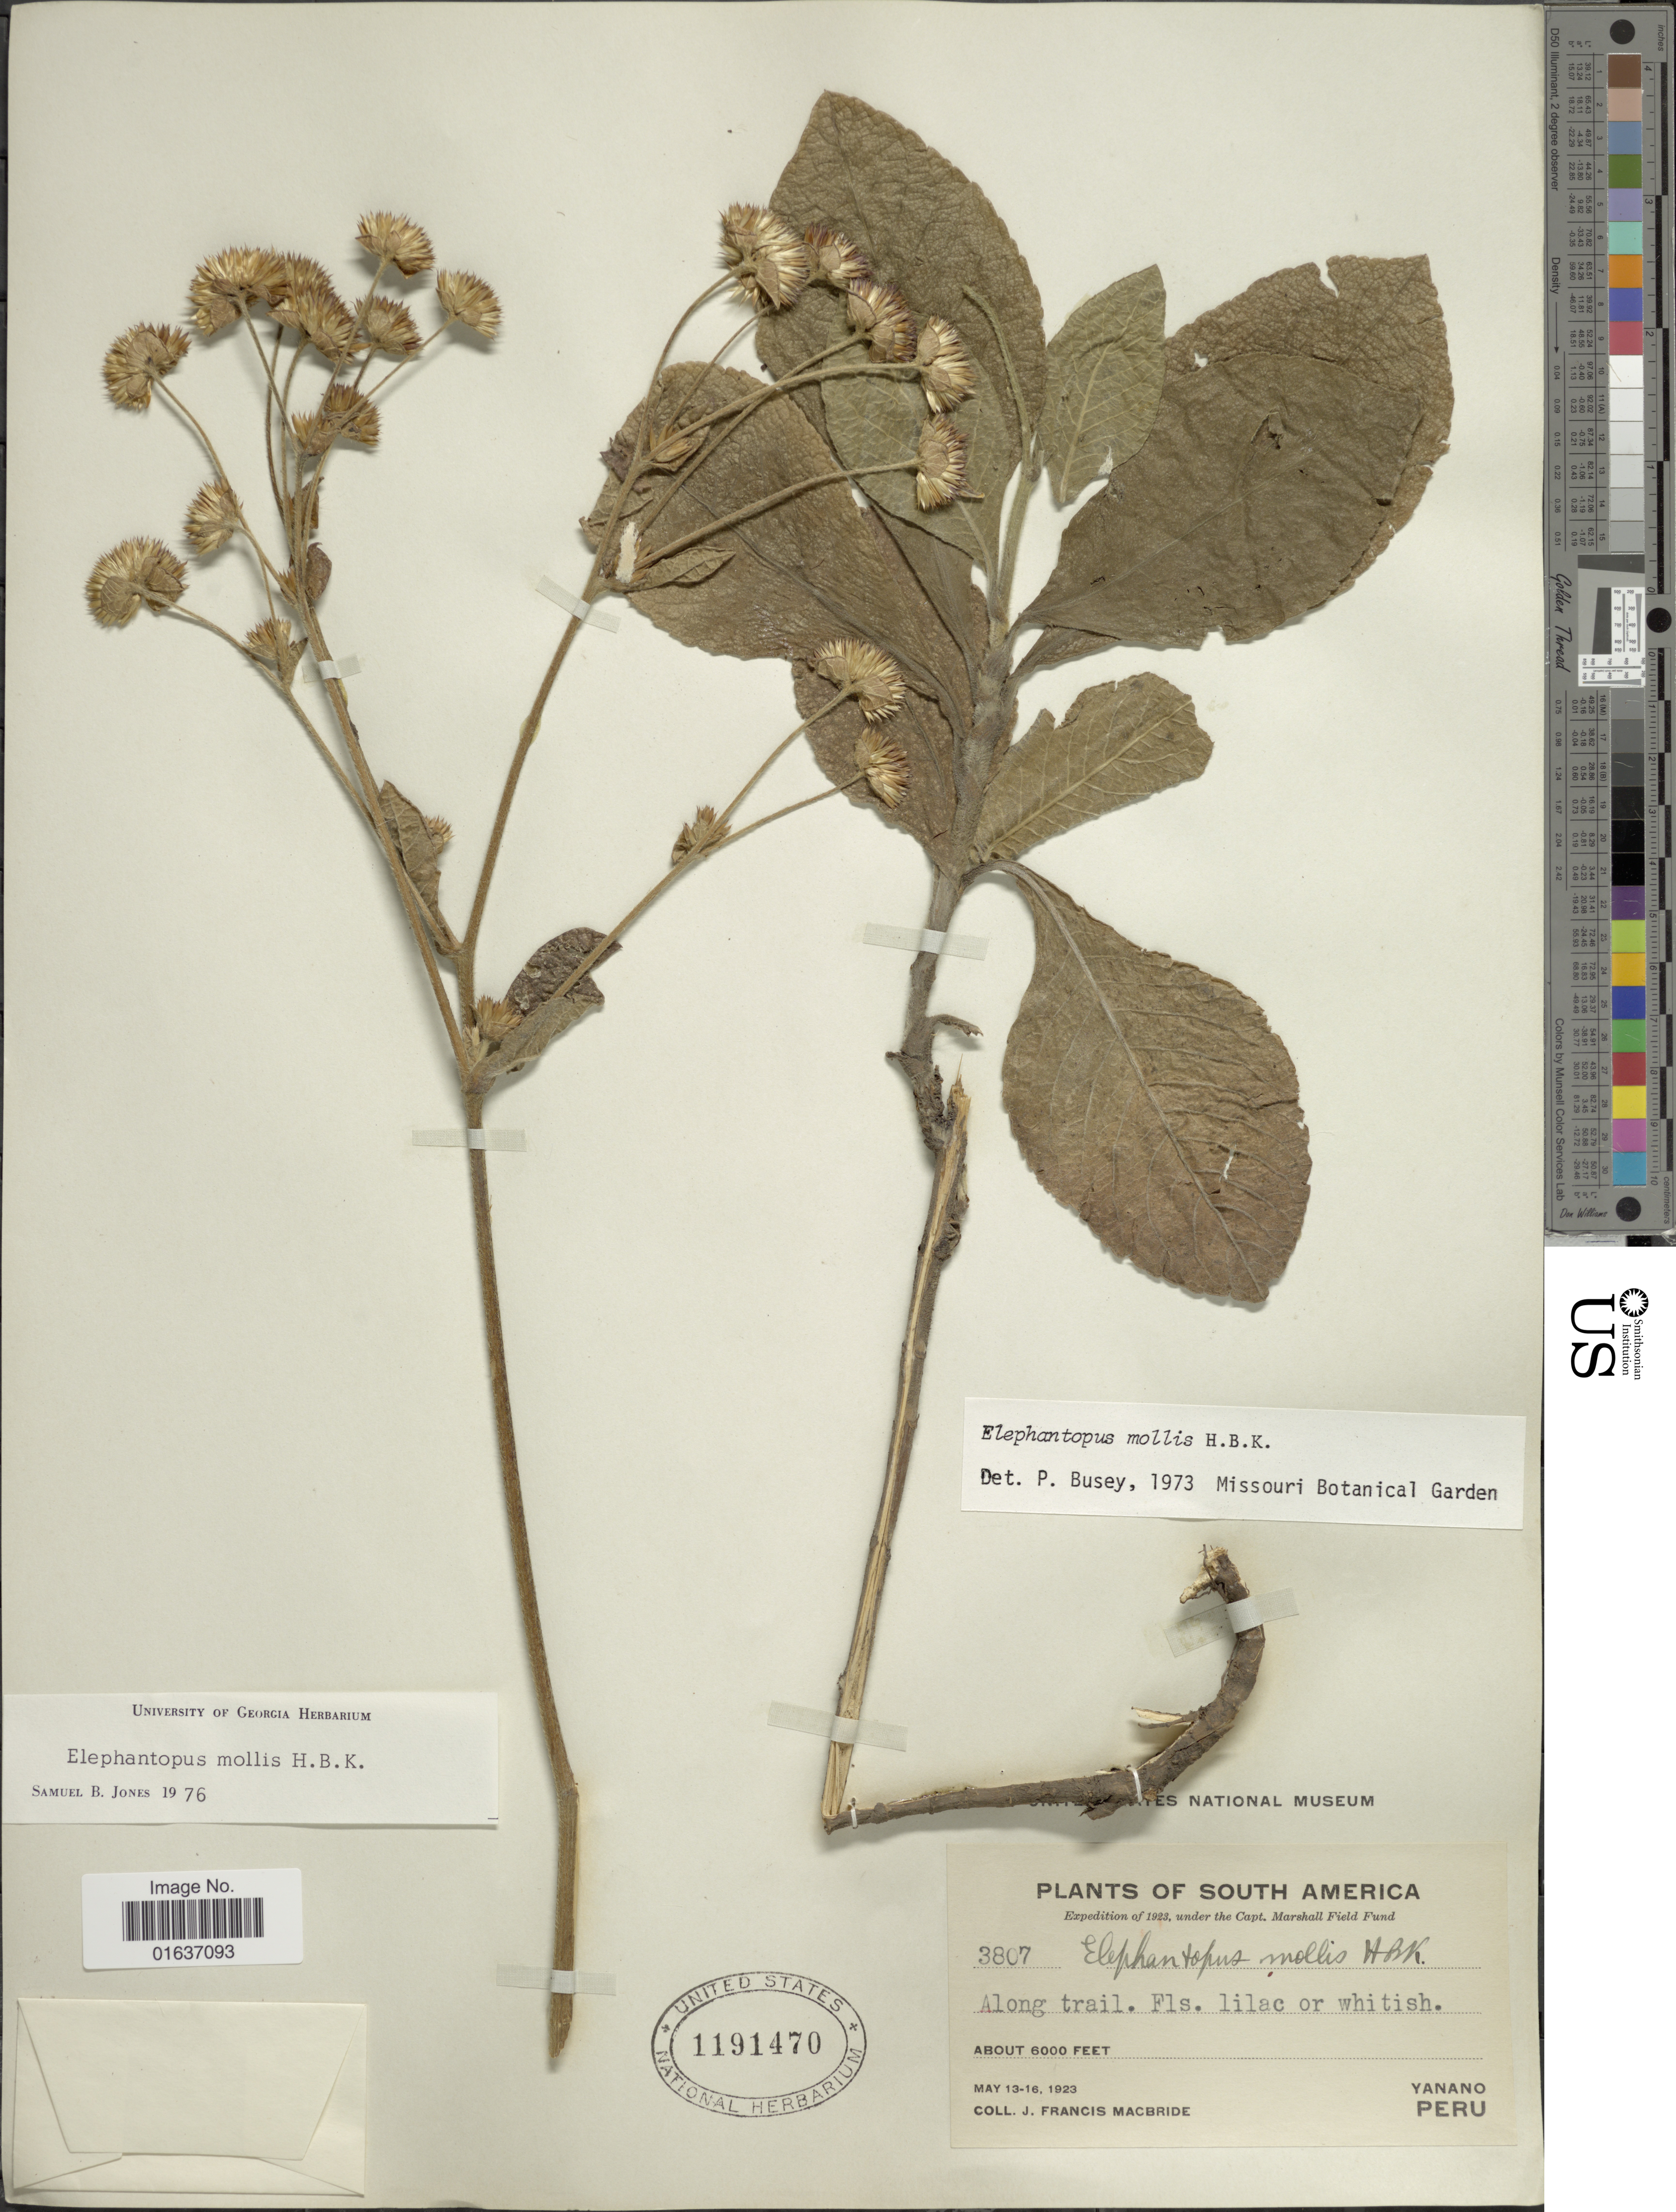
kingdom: Plantae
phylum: Tracheophyta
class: Magnoliopsida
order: Asterales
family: Asteraceae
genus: Elephantopus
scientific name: Elephantopus mollis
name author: Kunth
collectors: J. F. Macbride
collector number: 3807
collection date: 1923-05-13/1923-05-16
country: Peru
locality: Along trail, Yanano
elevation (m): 1829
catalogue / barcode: US 1191470